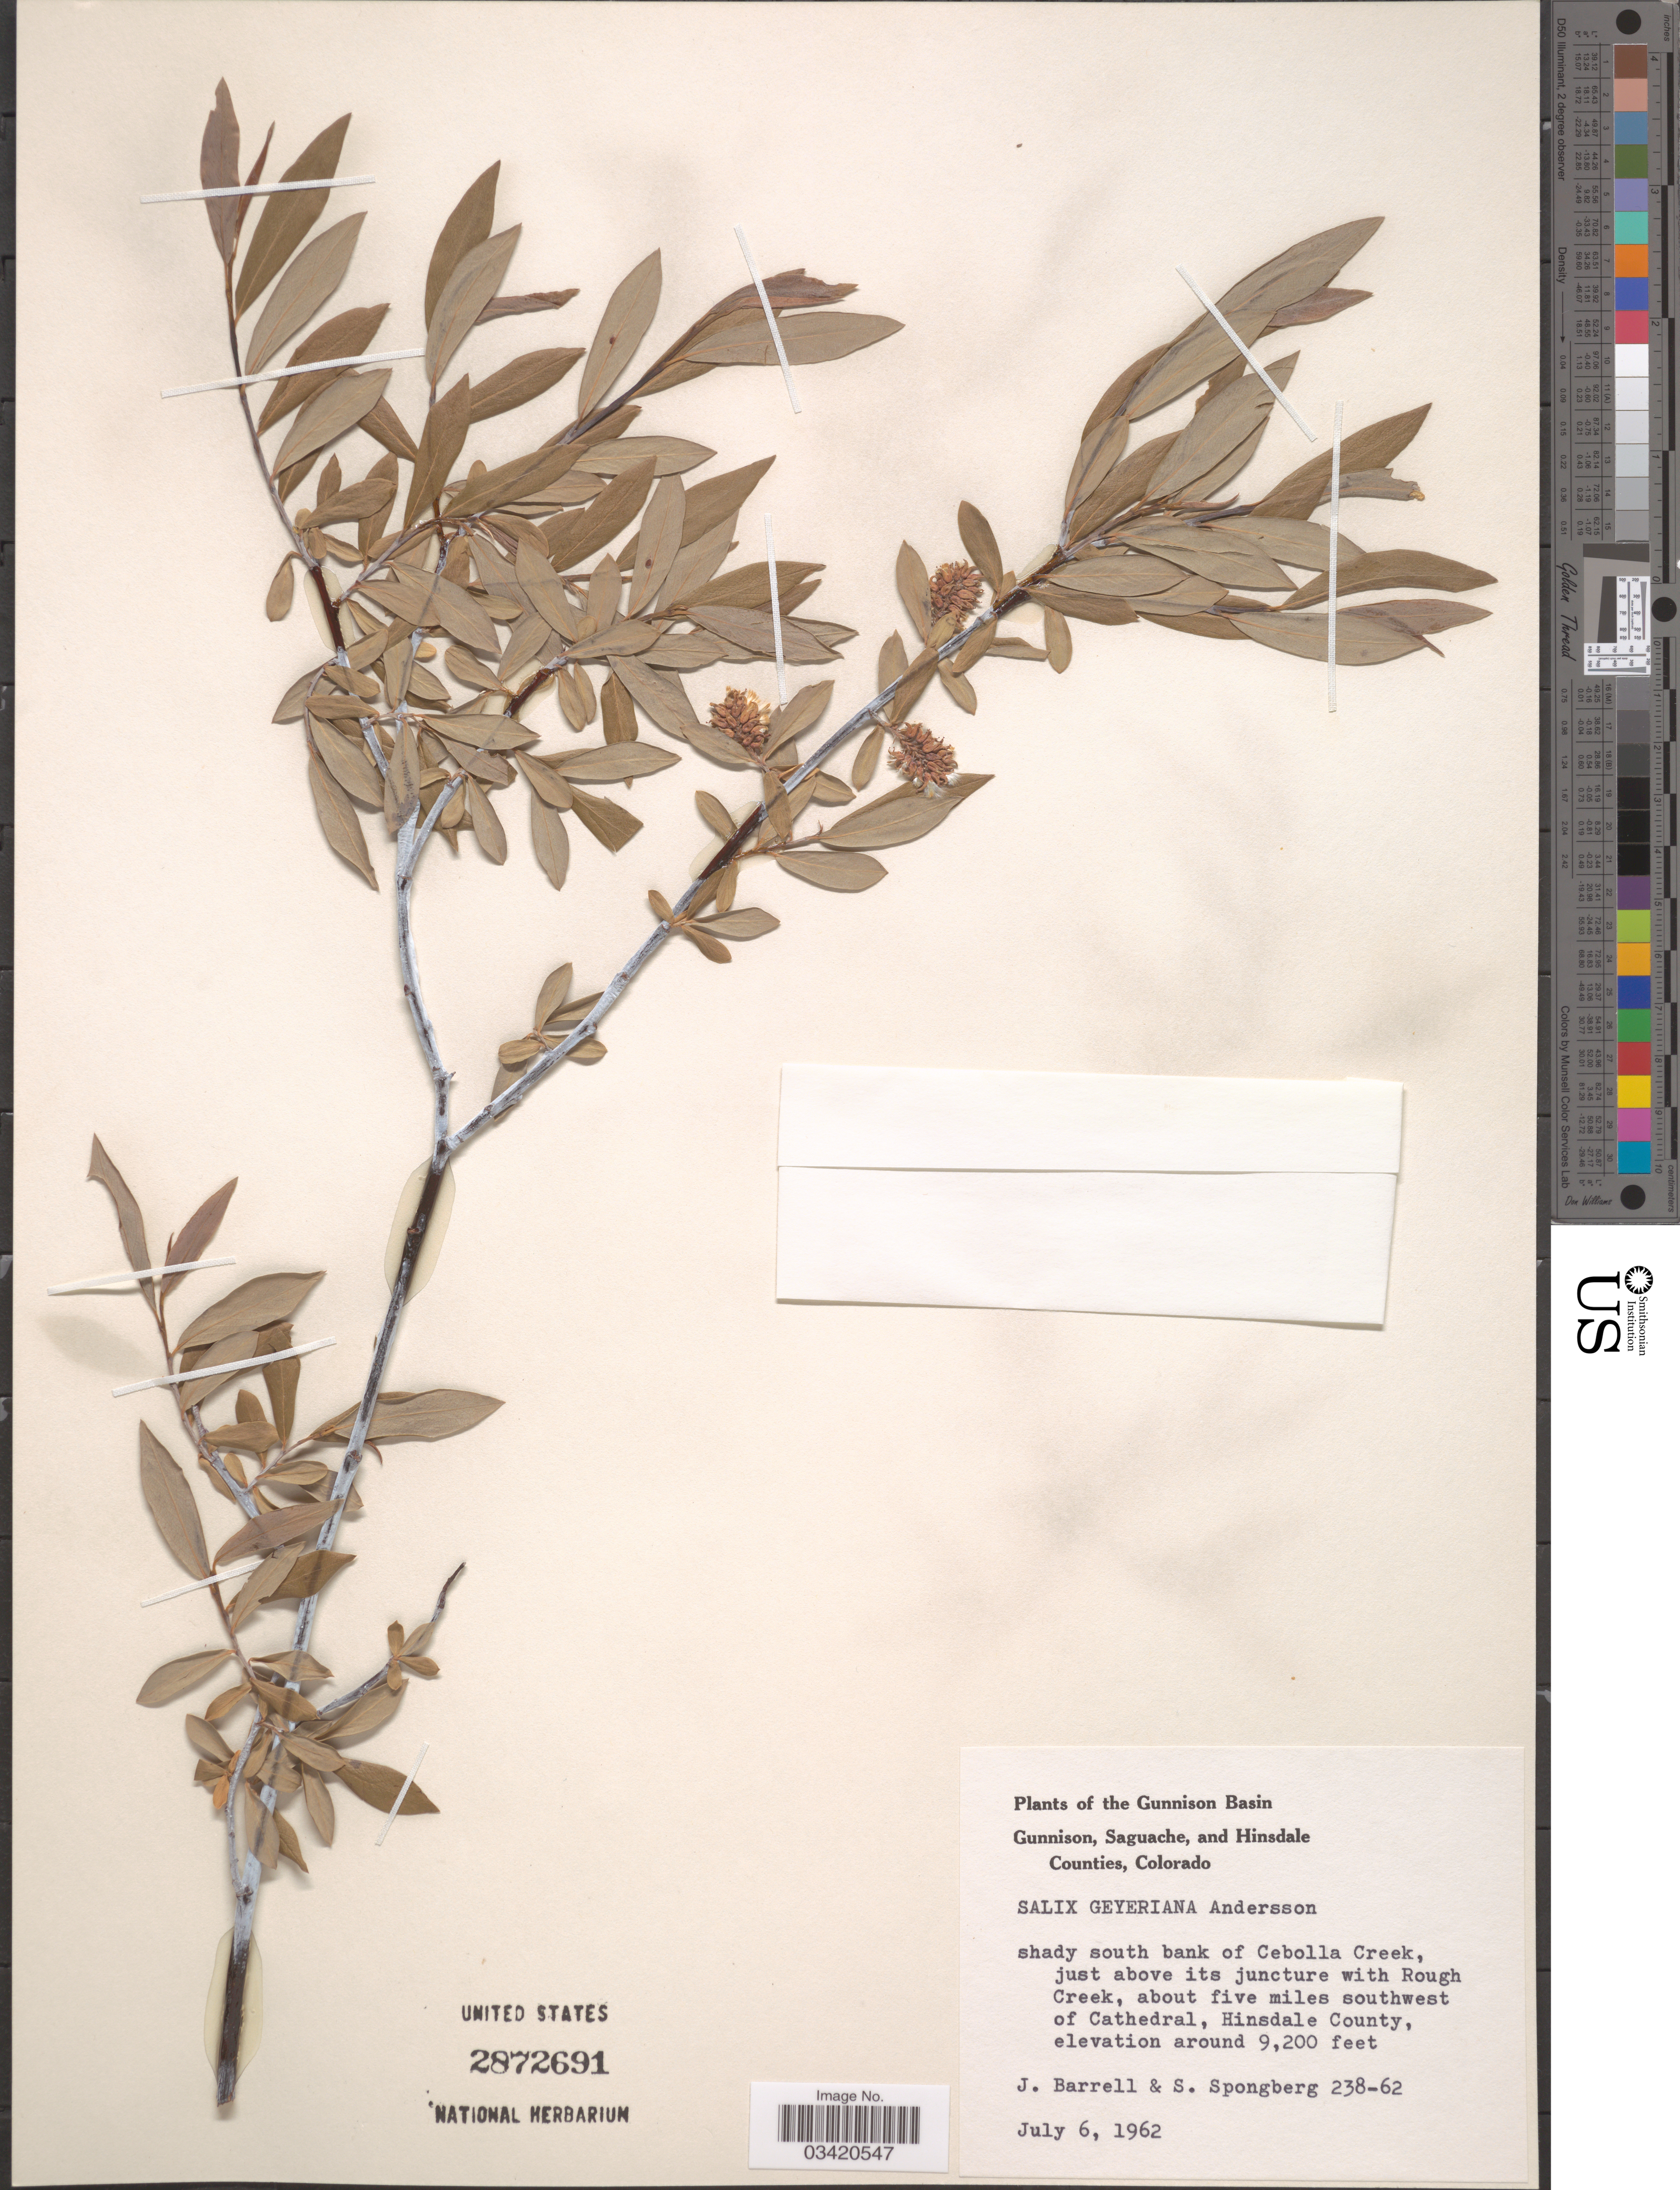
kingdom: Plantae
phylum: Tracheophyta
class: Magnoliopsida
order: Malpighiales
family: Salicaceae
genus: Salix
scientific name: Salix geyeriana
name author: Andersson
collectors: J. Barrell & S. A.Spongberg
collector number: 238-62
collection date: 1962-07-06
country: United States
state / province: Colorado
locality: The Gunnison Basin. Shady south bank of Cebolla Creek, just above its juncture with Rough Creek, about five miles southwest of Cathedral, Hinsdale County.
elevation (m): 2804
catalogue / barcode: US 2872691